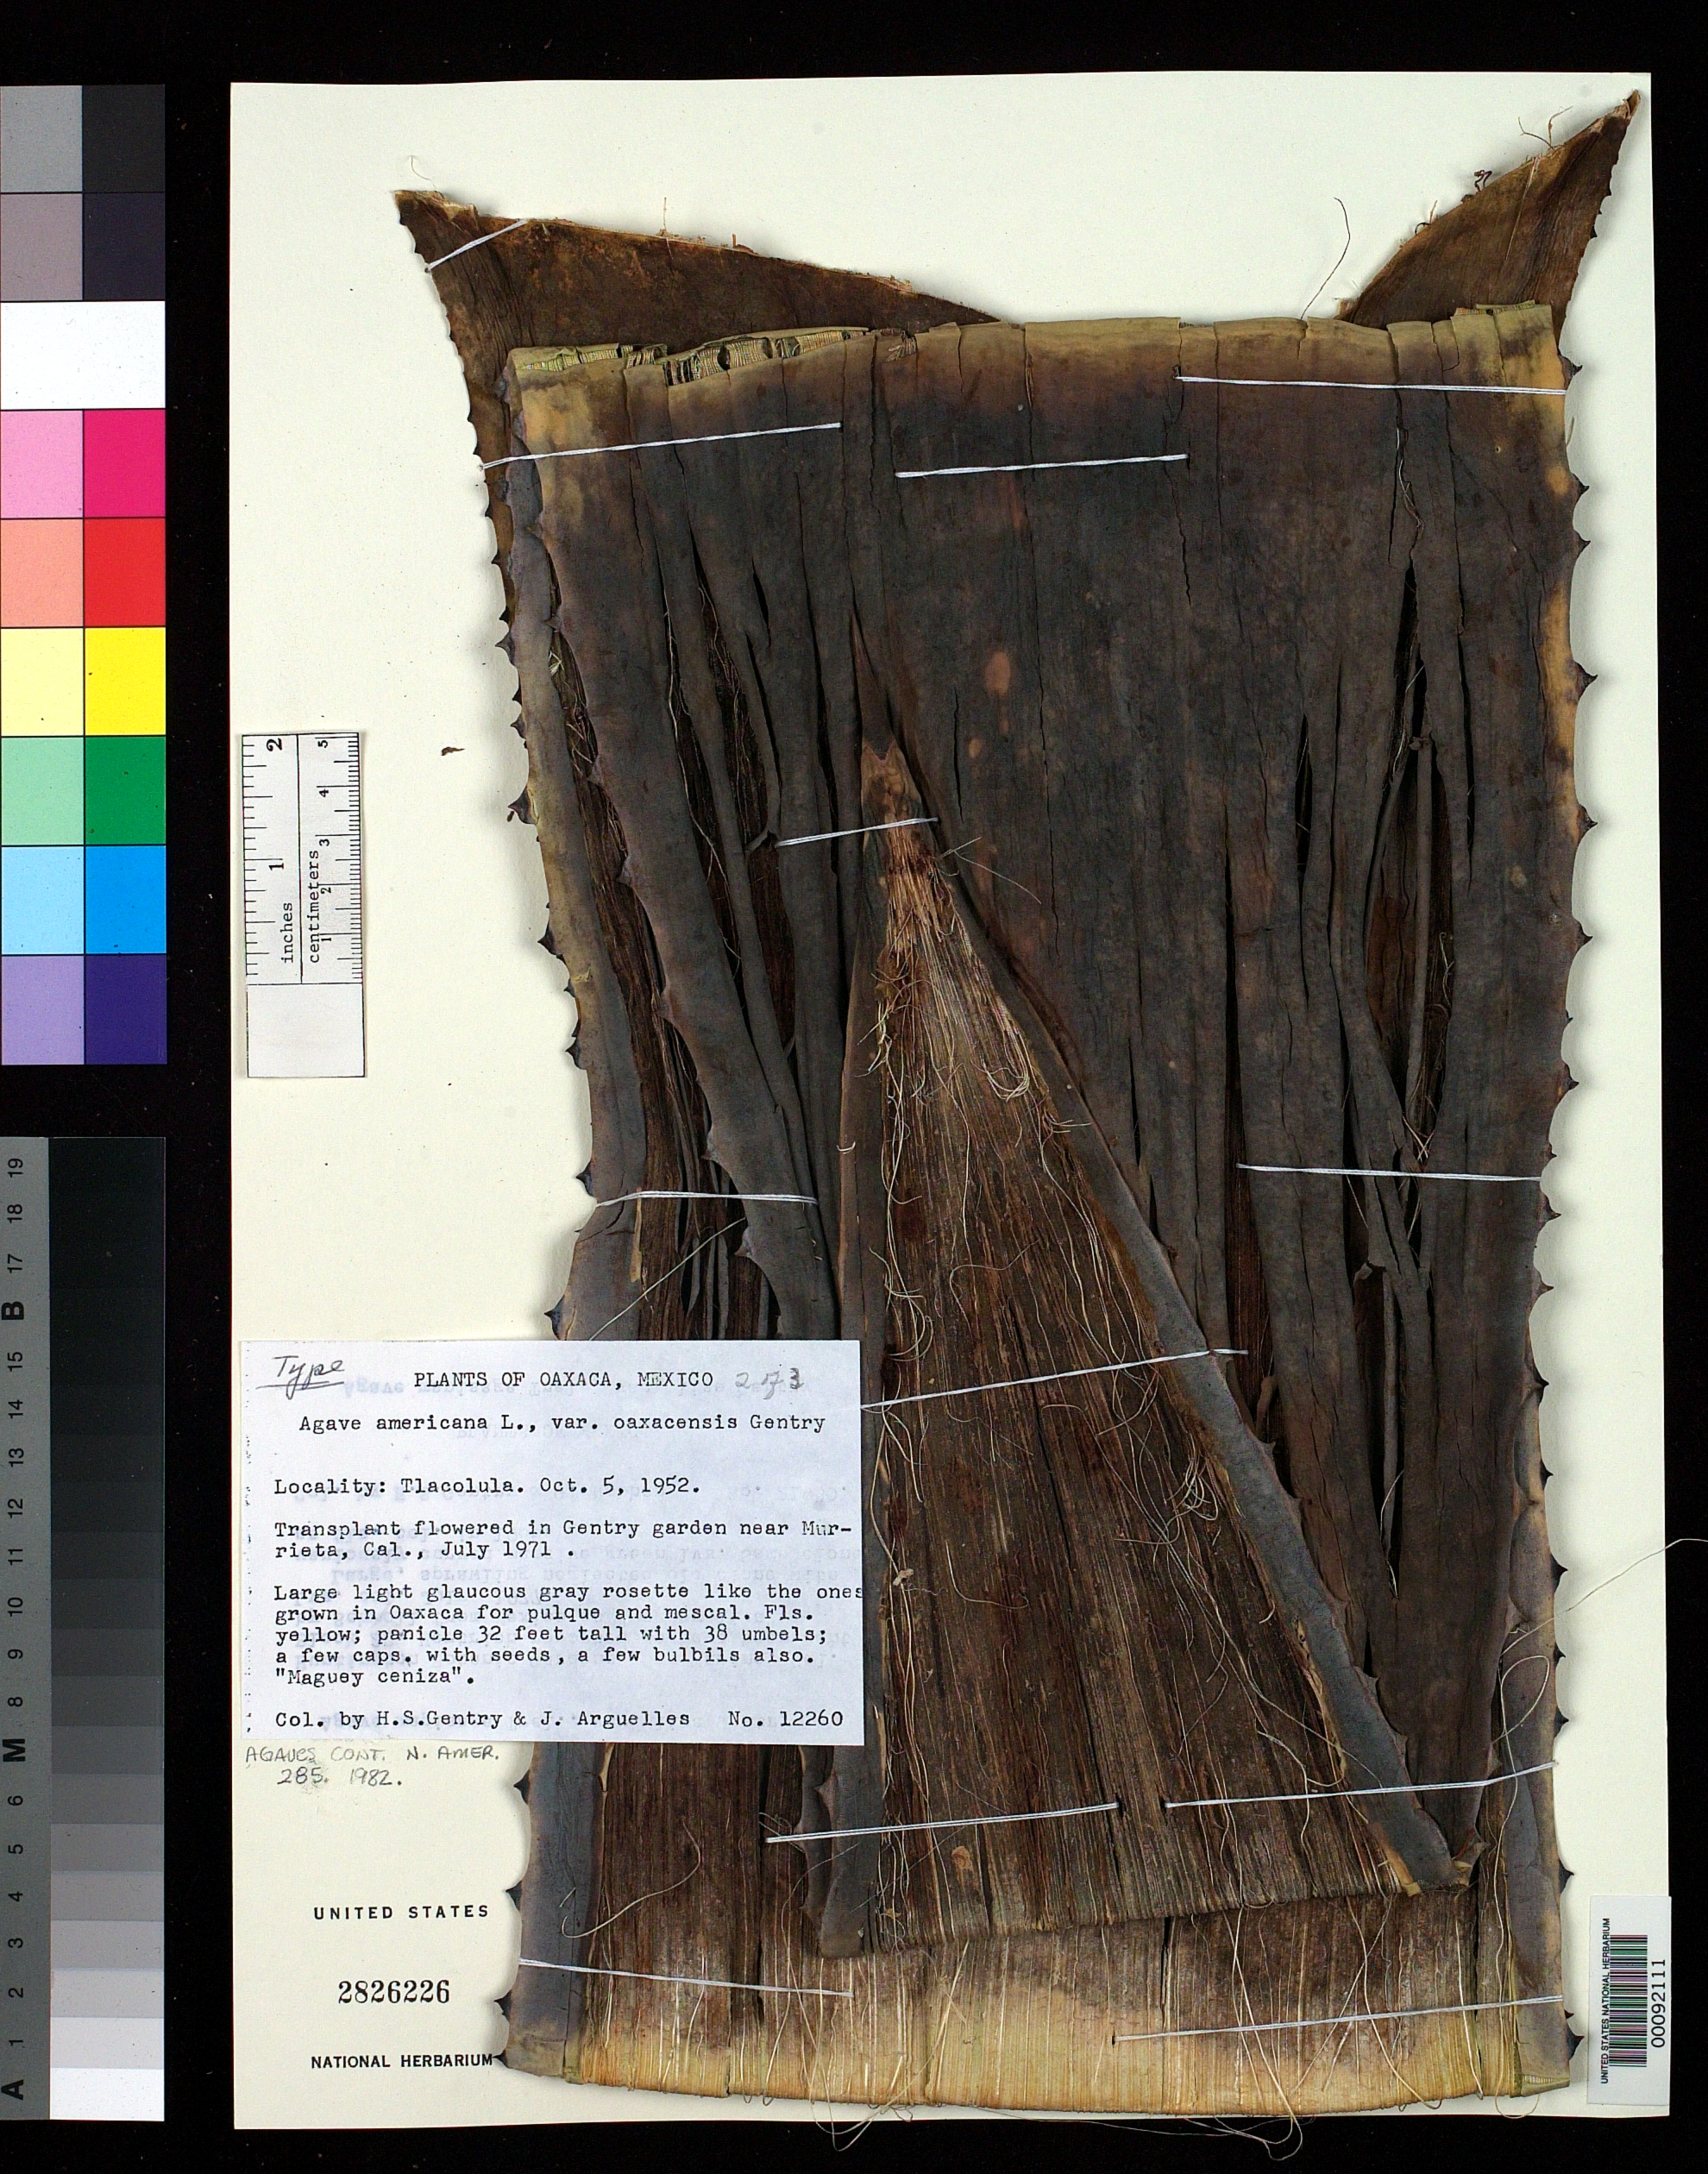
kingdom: Plantae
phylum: Tracheophyta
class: Liliopsida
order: Asparagales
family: Asparagaceae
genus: Agave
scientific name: Agave americana var. oaxacensis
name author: Gentry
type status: Holotype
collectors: H. S. Gentry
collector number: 12260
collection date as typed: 05 Oct 1952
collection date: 1952-10-05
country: Mexico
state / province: Oaxaca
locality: Tlacolula.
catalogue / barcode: US 2826226